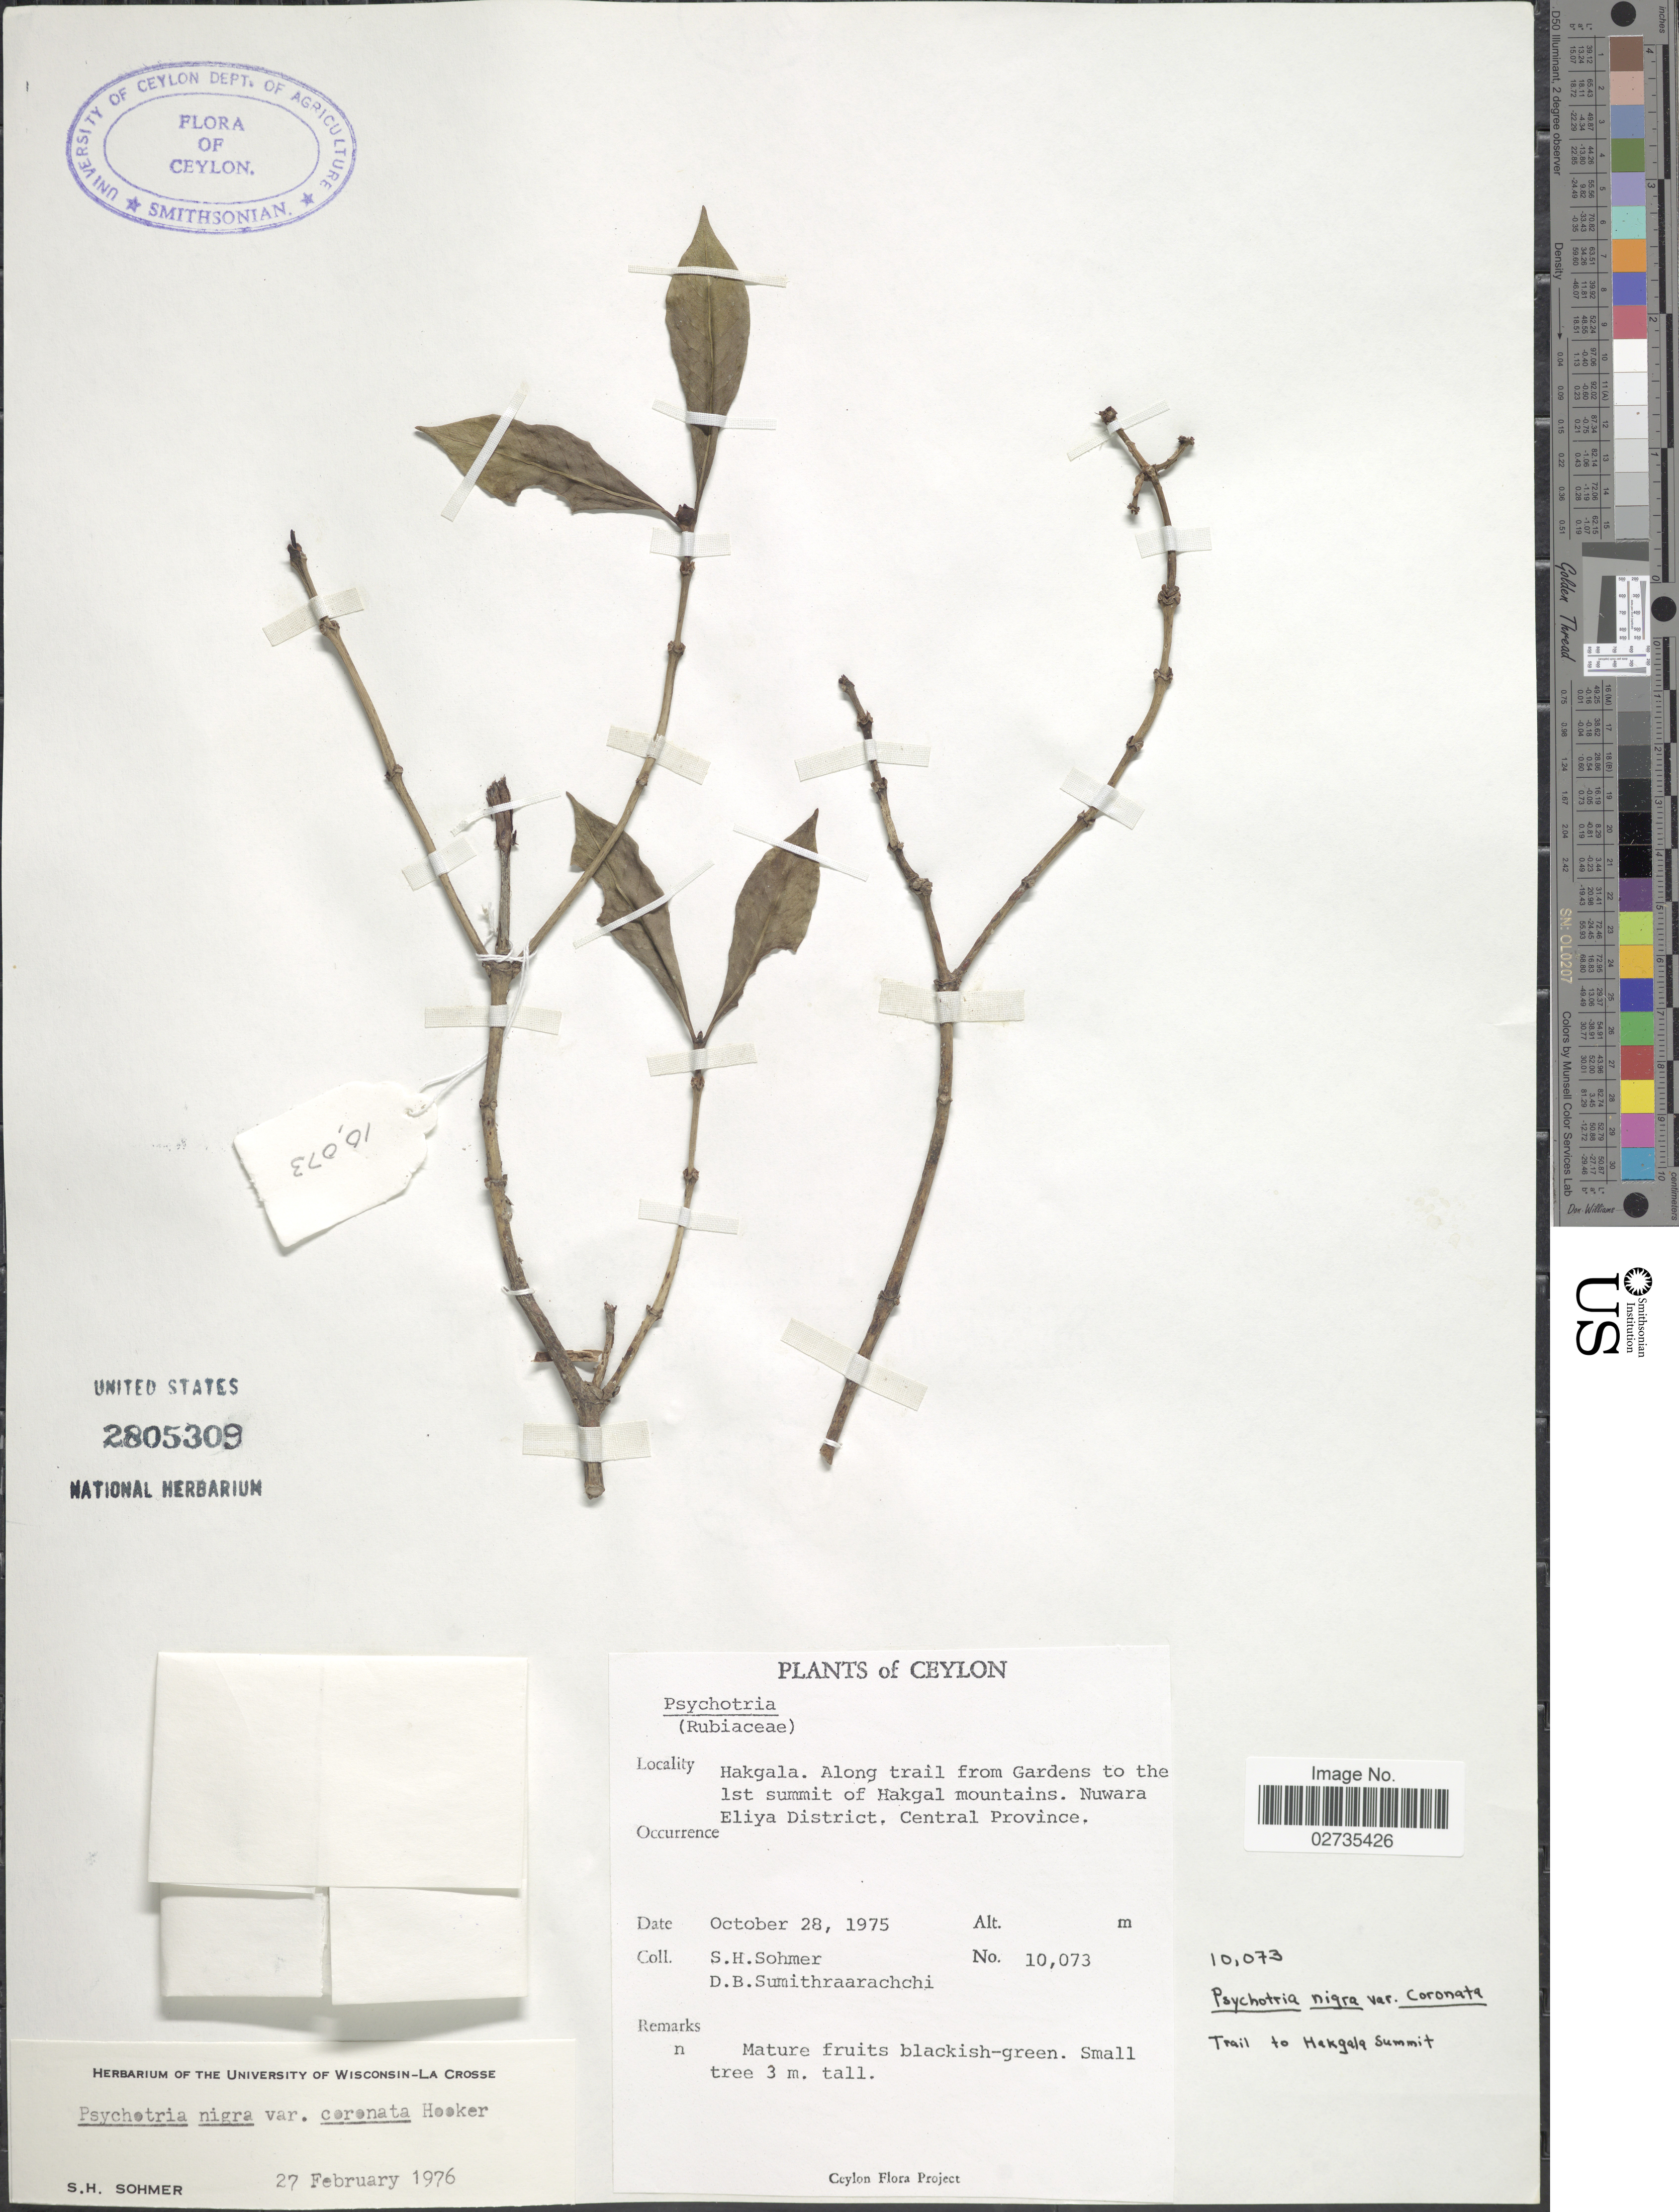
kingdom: Plantae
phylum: Tracheophyta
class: Magnoliopsida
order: Gentianales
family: Rubiaceae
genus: Psychotria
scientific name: Psychotria nigra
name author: (Gaertn.) Alston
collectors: S. H. Sohmer & D. B. Sumithraarachchi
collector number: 10073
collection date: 1975-10-28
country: Sri Lanka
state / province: Central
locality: Ceylon. Hakgala. Along trail from Gardens to the 1st summit of Hakgal mountains. Nuwara Eliya District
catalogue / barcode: US 2805309